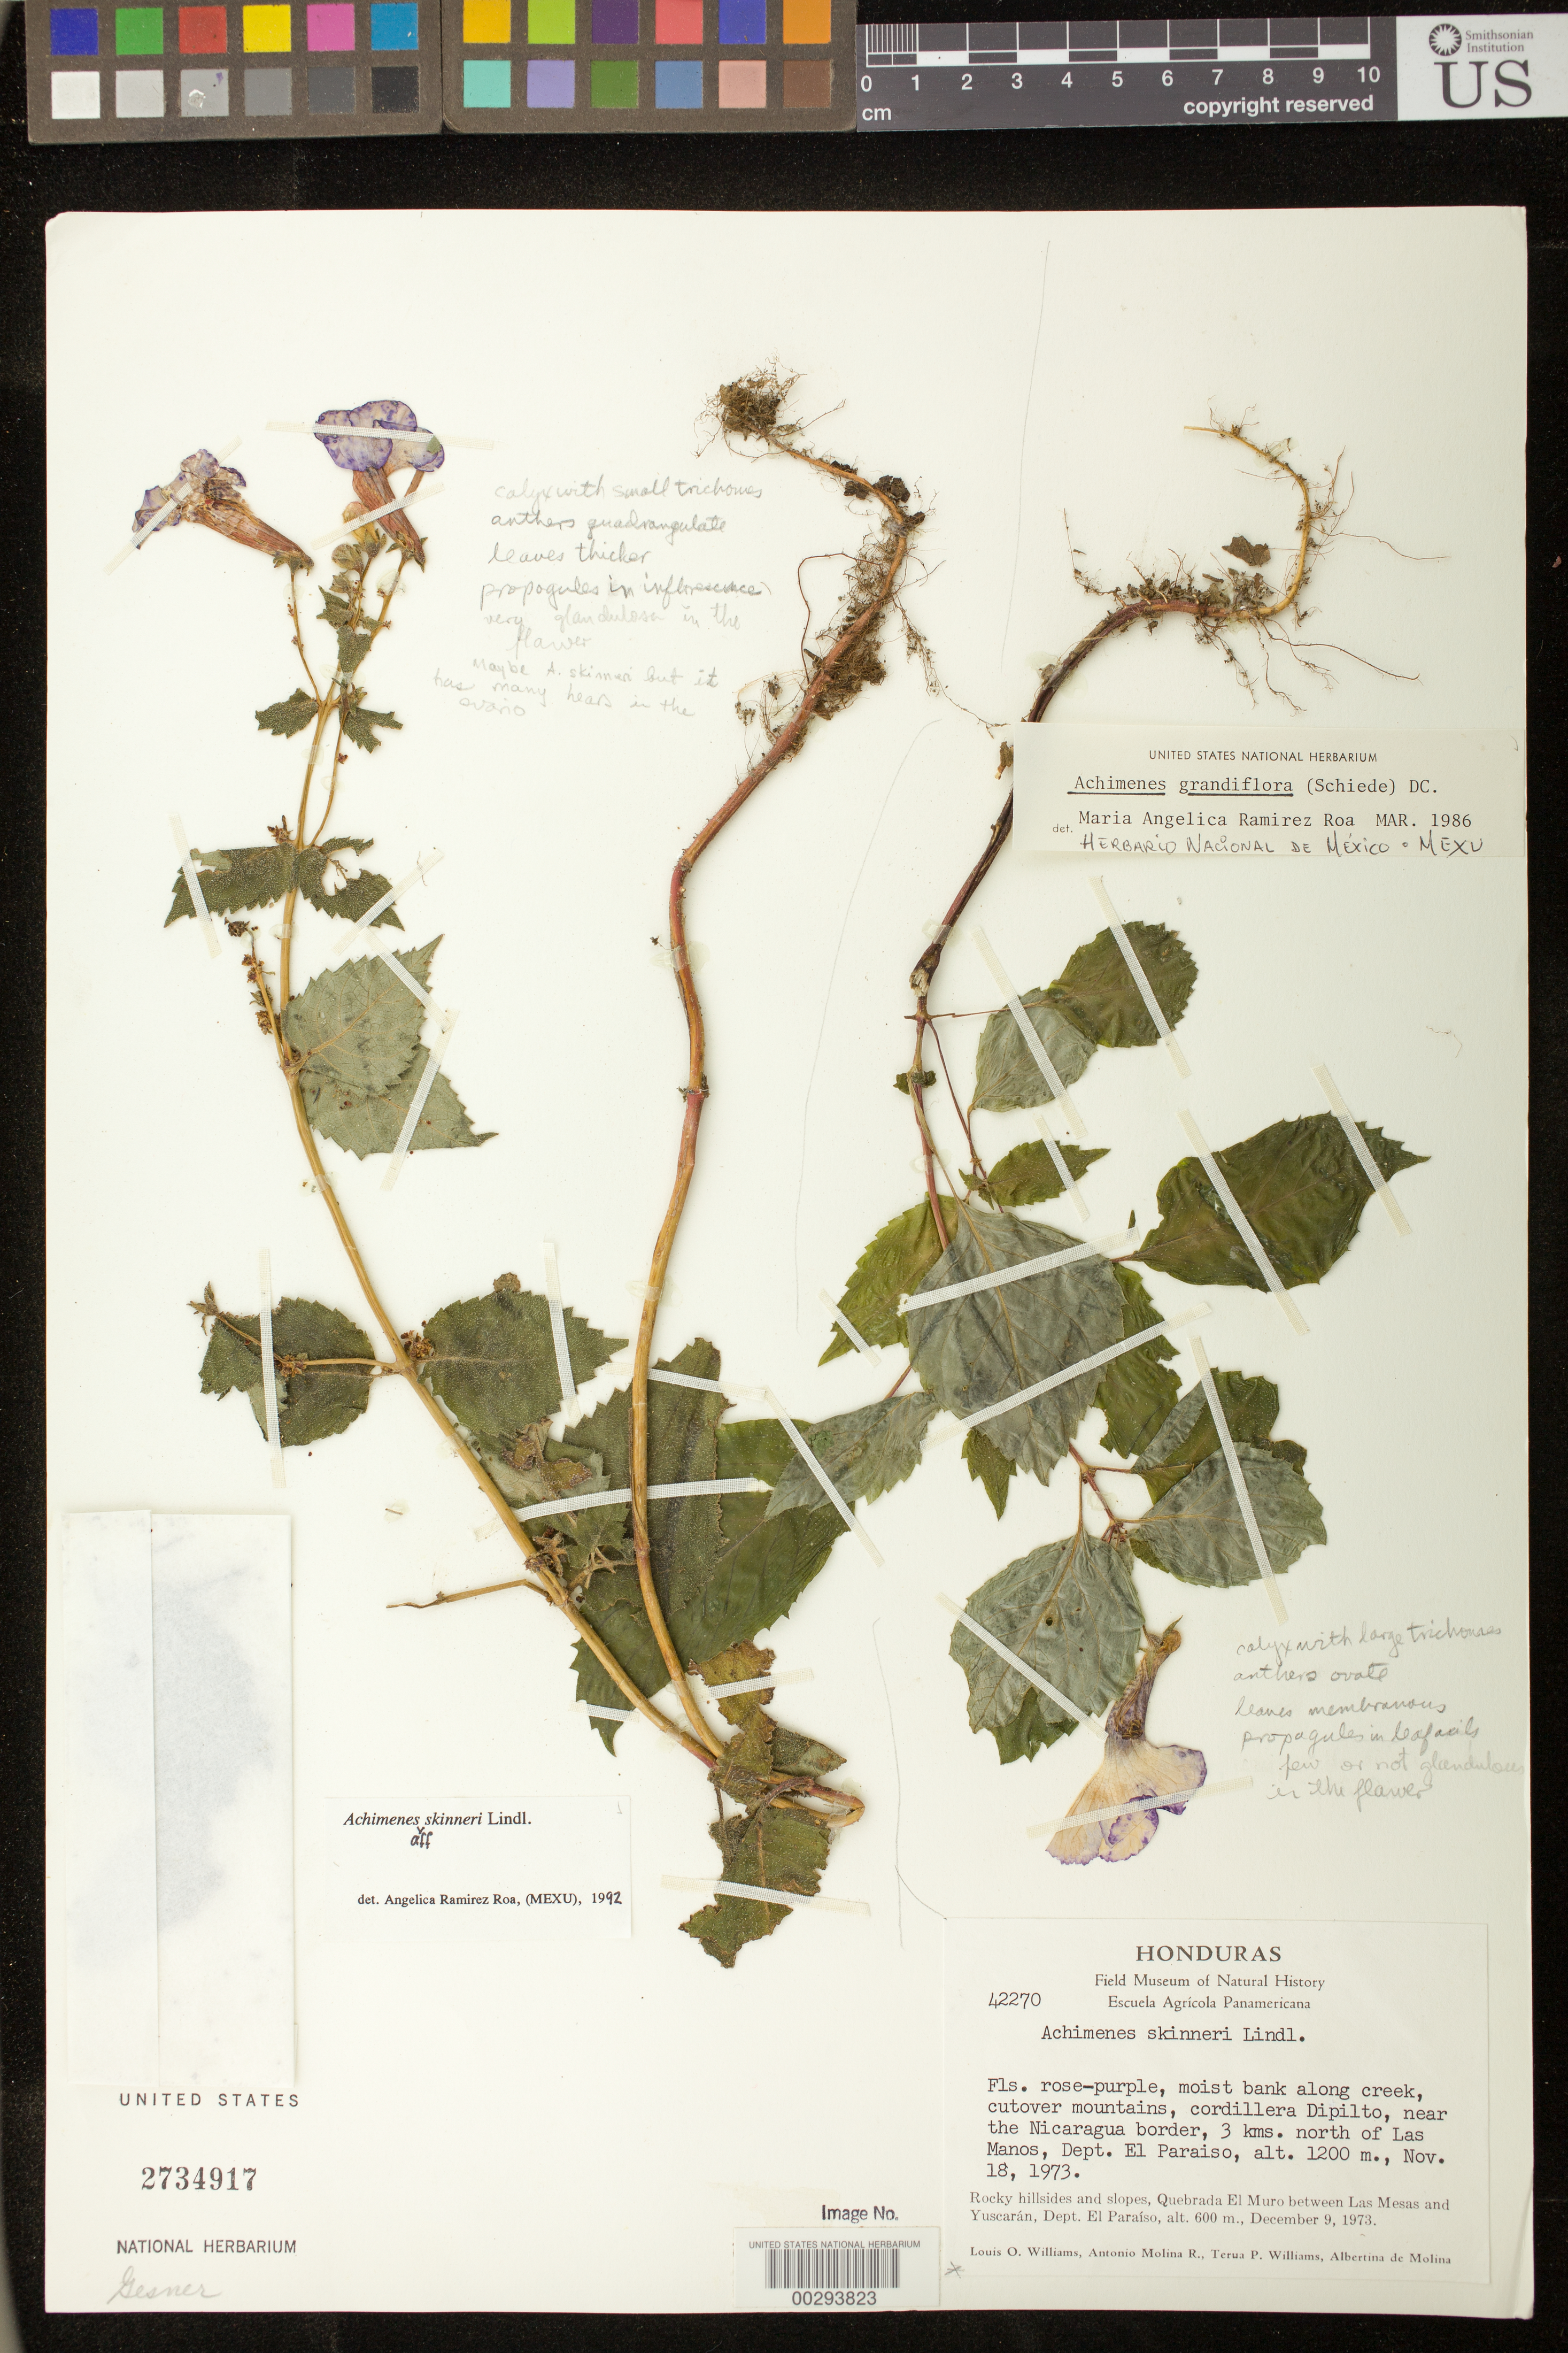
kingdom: Plantae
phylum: Tracheophyta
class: Magnoliopsida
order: Lamiales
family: Gesneriaceae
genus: Achimenes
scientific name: Achimenes sp.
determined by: Ramírez-Roa, A.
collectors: L. O. Williams, A. Molina R., T. P. Williams & A. Molina R.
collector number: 42270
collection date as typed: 18 Nov 1973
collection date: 1973-11-18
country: Honduras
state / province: El Paraíso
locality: Cordillera Dipilto, near the Nicaragua border, 3 km N of Las Manos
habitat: Moist bank along creek, cutover mountains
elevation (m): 1200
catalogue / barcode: US 2734917